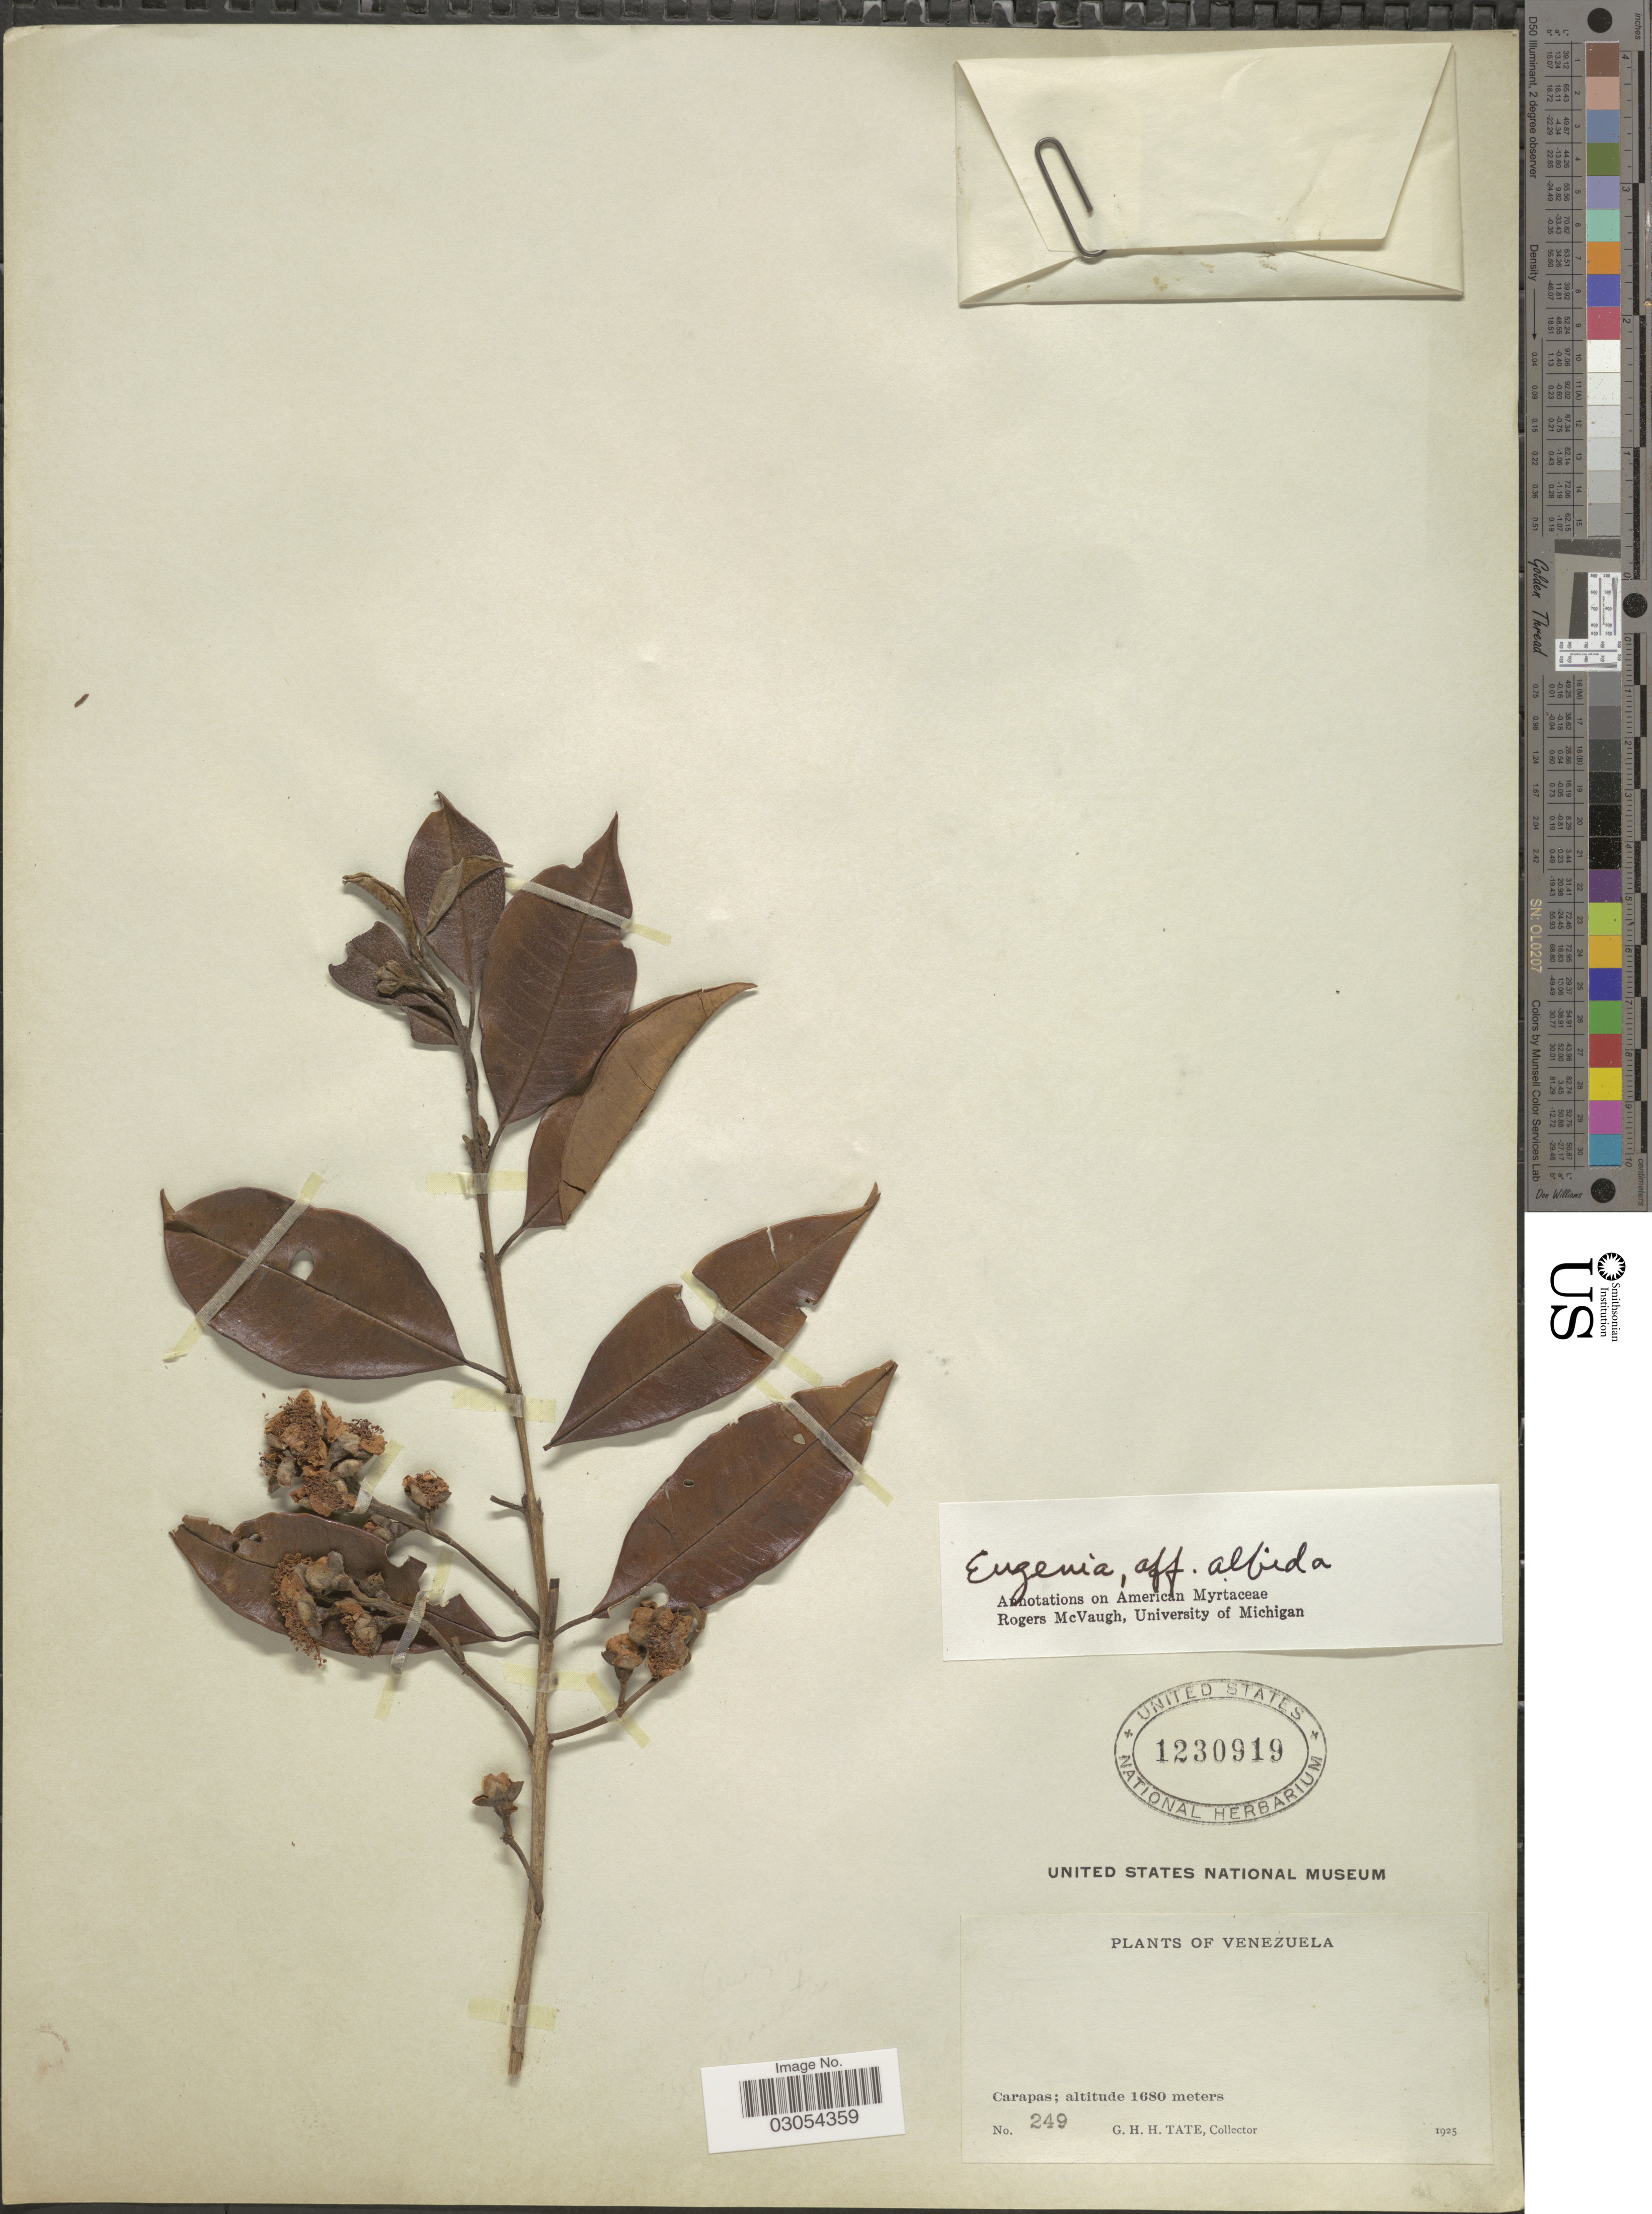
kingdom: Plantae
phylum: Tracheophyta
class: Magnoliopsida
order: Myrtales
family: Myrtaceae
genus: Eugenia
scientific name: Eugenia albicans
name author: (O. Berg) Urb.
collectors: G. H. H.Tate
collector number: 249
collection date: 1925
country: Venezuela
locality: Carapas.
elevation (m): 1680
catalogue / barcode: US 1230919